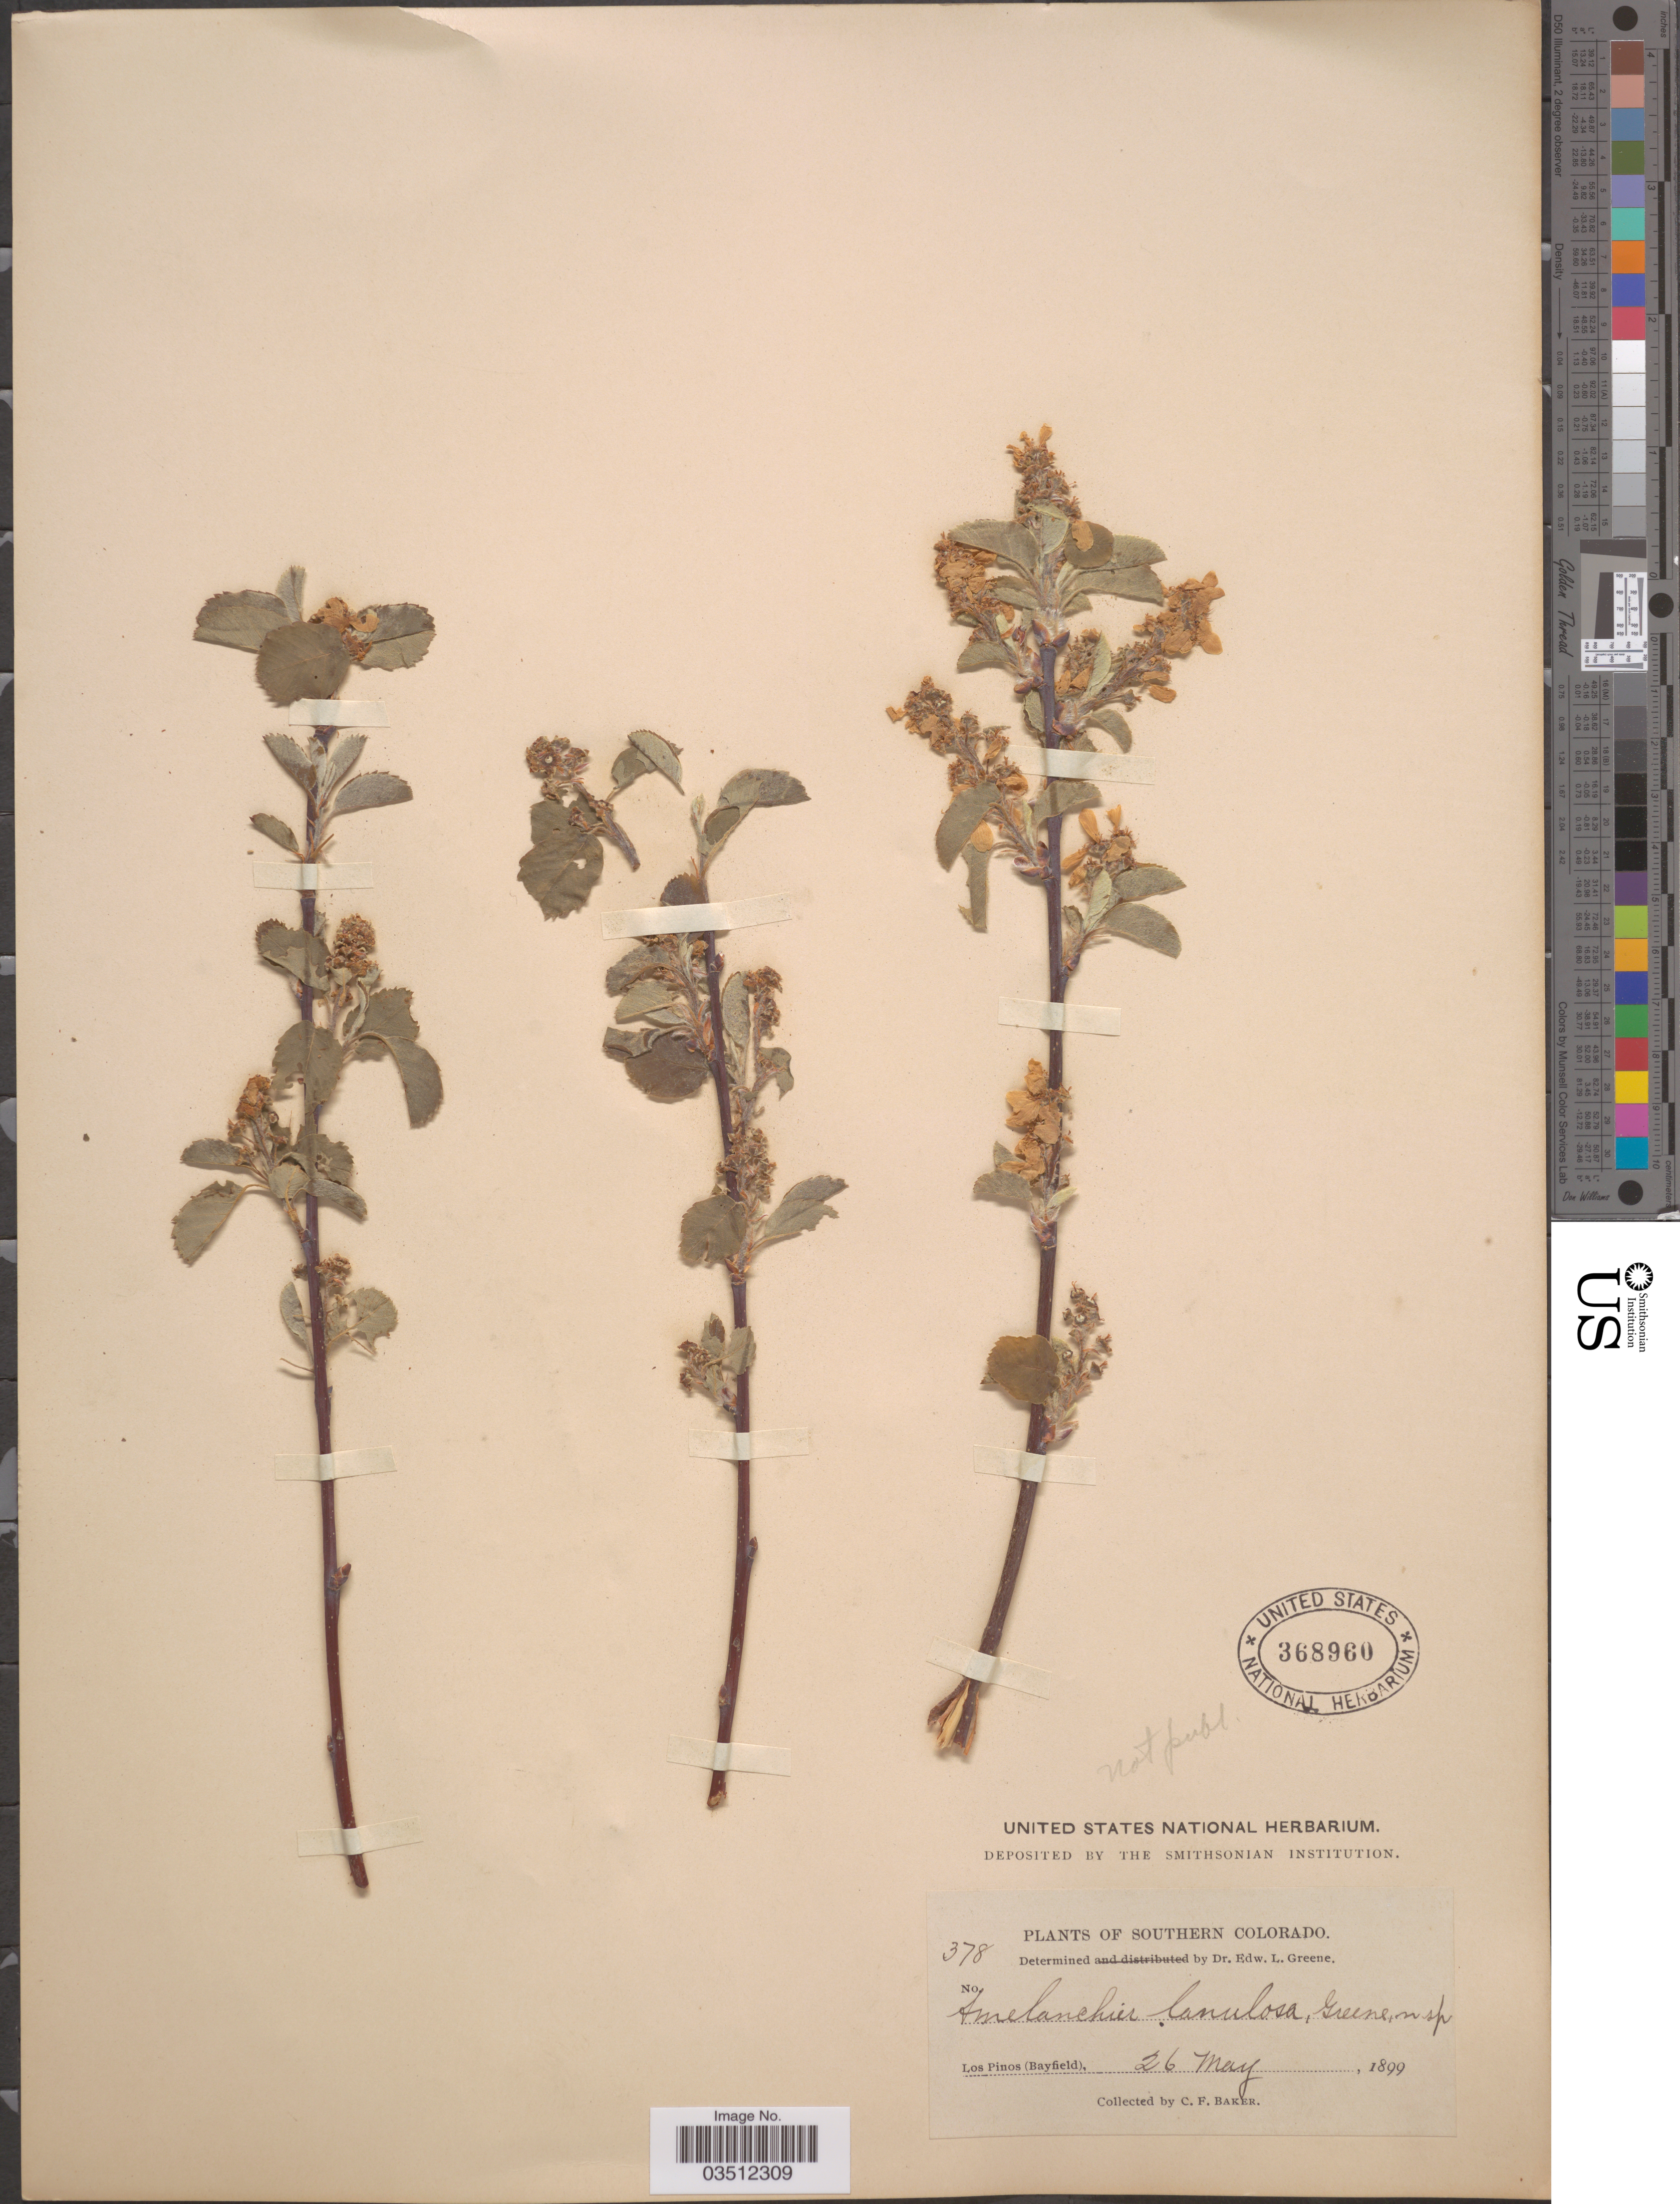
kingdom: Plantae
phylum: Tracheophyta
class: Magnoliopsida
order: Rosales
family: Rosaceae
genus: Amelanchier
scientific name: Amelanchier lanulosa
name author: Greene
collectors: C. F. Baker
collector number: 378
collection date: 1899-05-26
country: United States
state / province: Colorado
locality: Southern Colorado. Los Pinos (Bayfield).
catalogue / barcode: US 368960